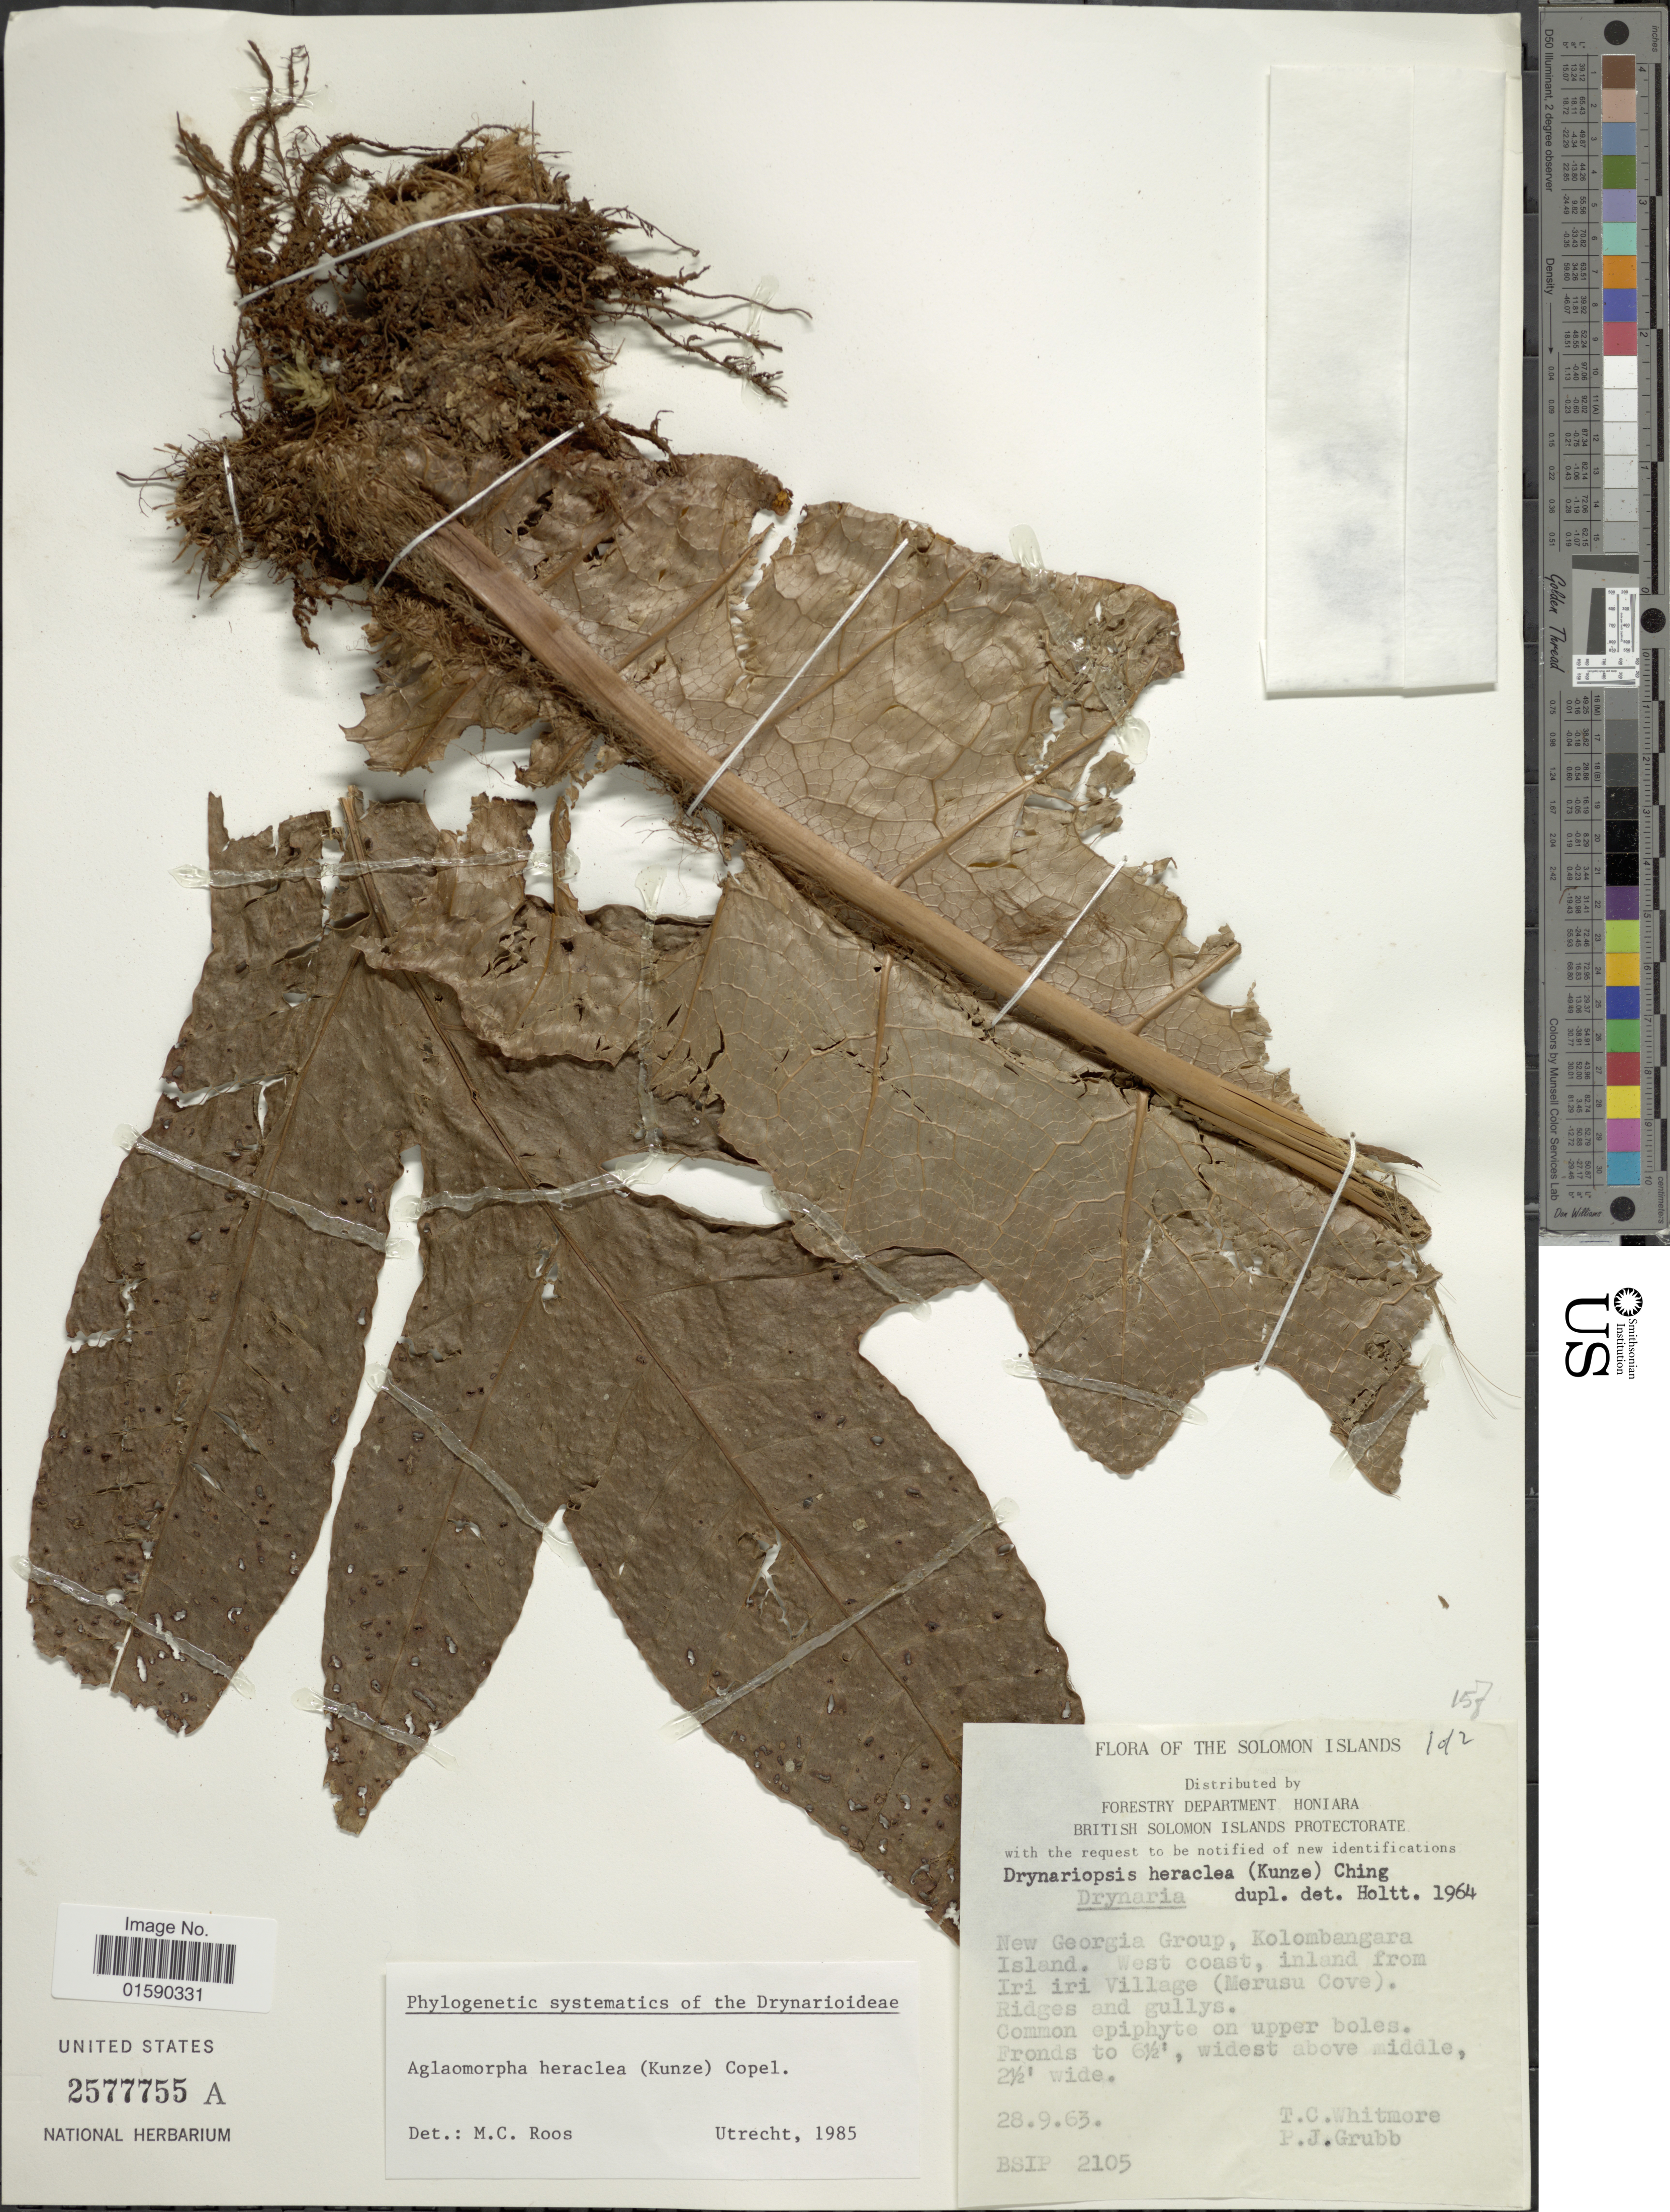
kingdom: Plantae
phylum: Tracheophyta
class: Polypodiopsida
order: Polypodiales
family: Polypodiaceae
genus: Aglaomorpha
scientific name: Aglaomorpha heraclea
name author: (Kunze) Copel.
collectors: T. C. Whitmore & P. J. Grubb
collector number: BSIP2105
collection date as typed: Transcribed d/m/y: 28/9/63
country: Solomon Islands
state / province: Solomon Islands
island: Kolombangara [Nduke]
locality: Solomon Islands. New Georgia Group, Kolombangara Island. West Coast, inland from Iri Iri Village (Merusu Cove).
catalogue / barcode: US 2577755A